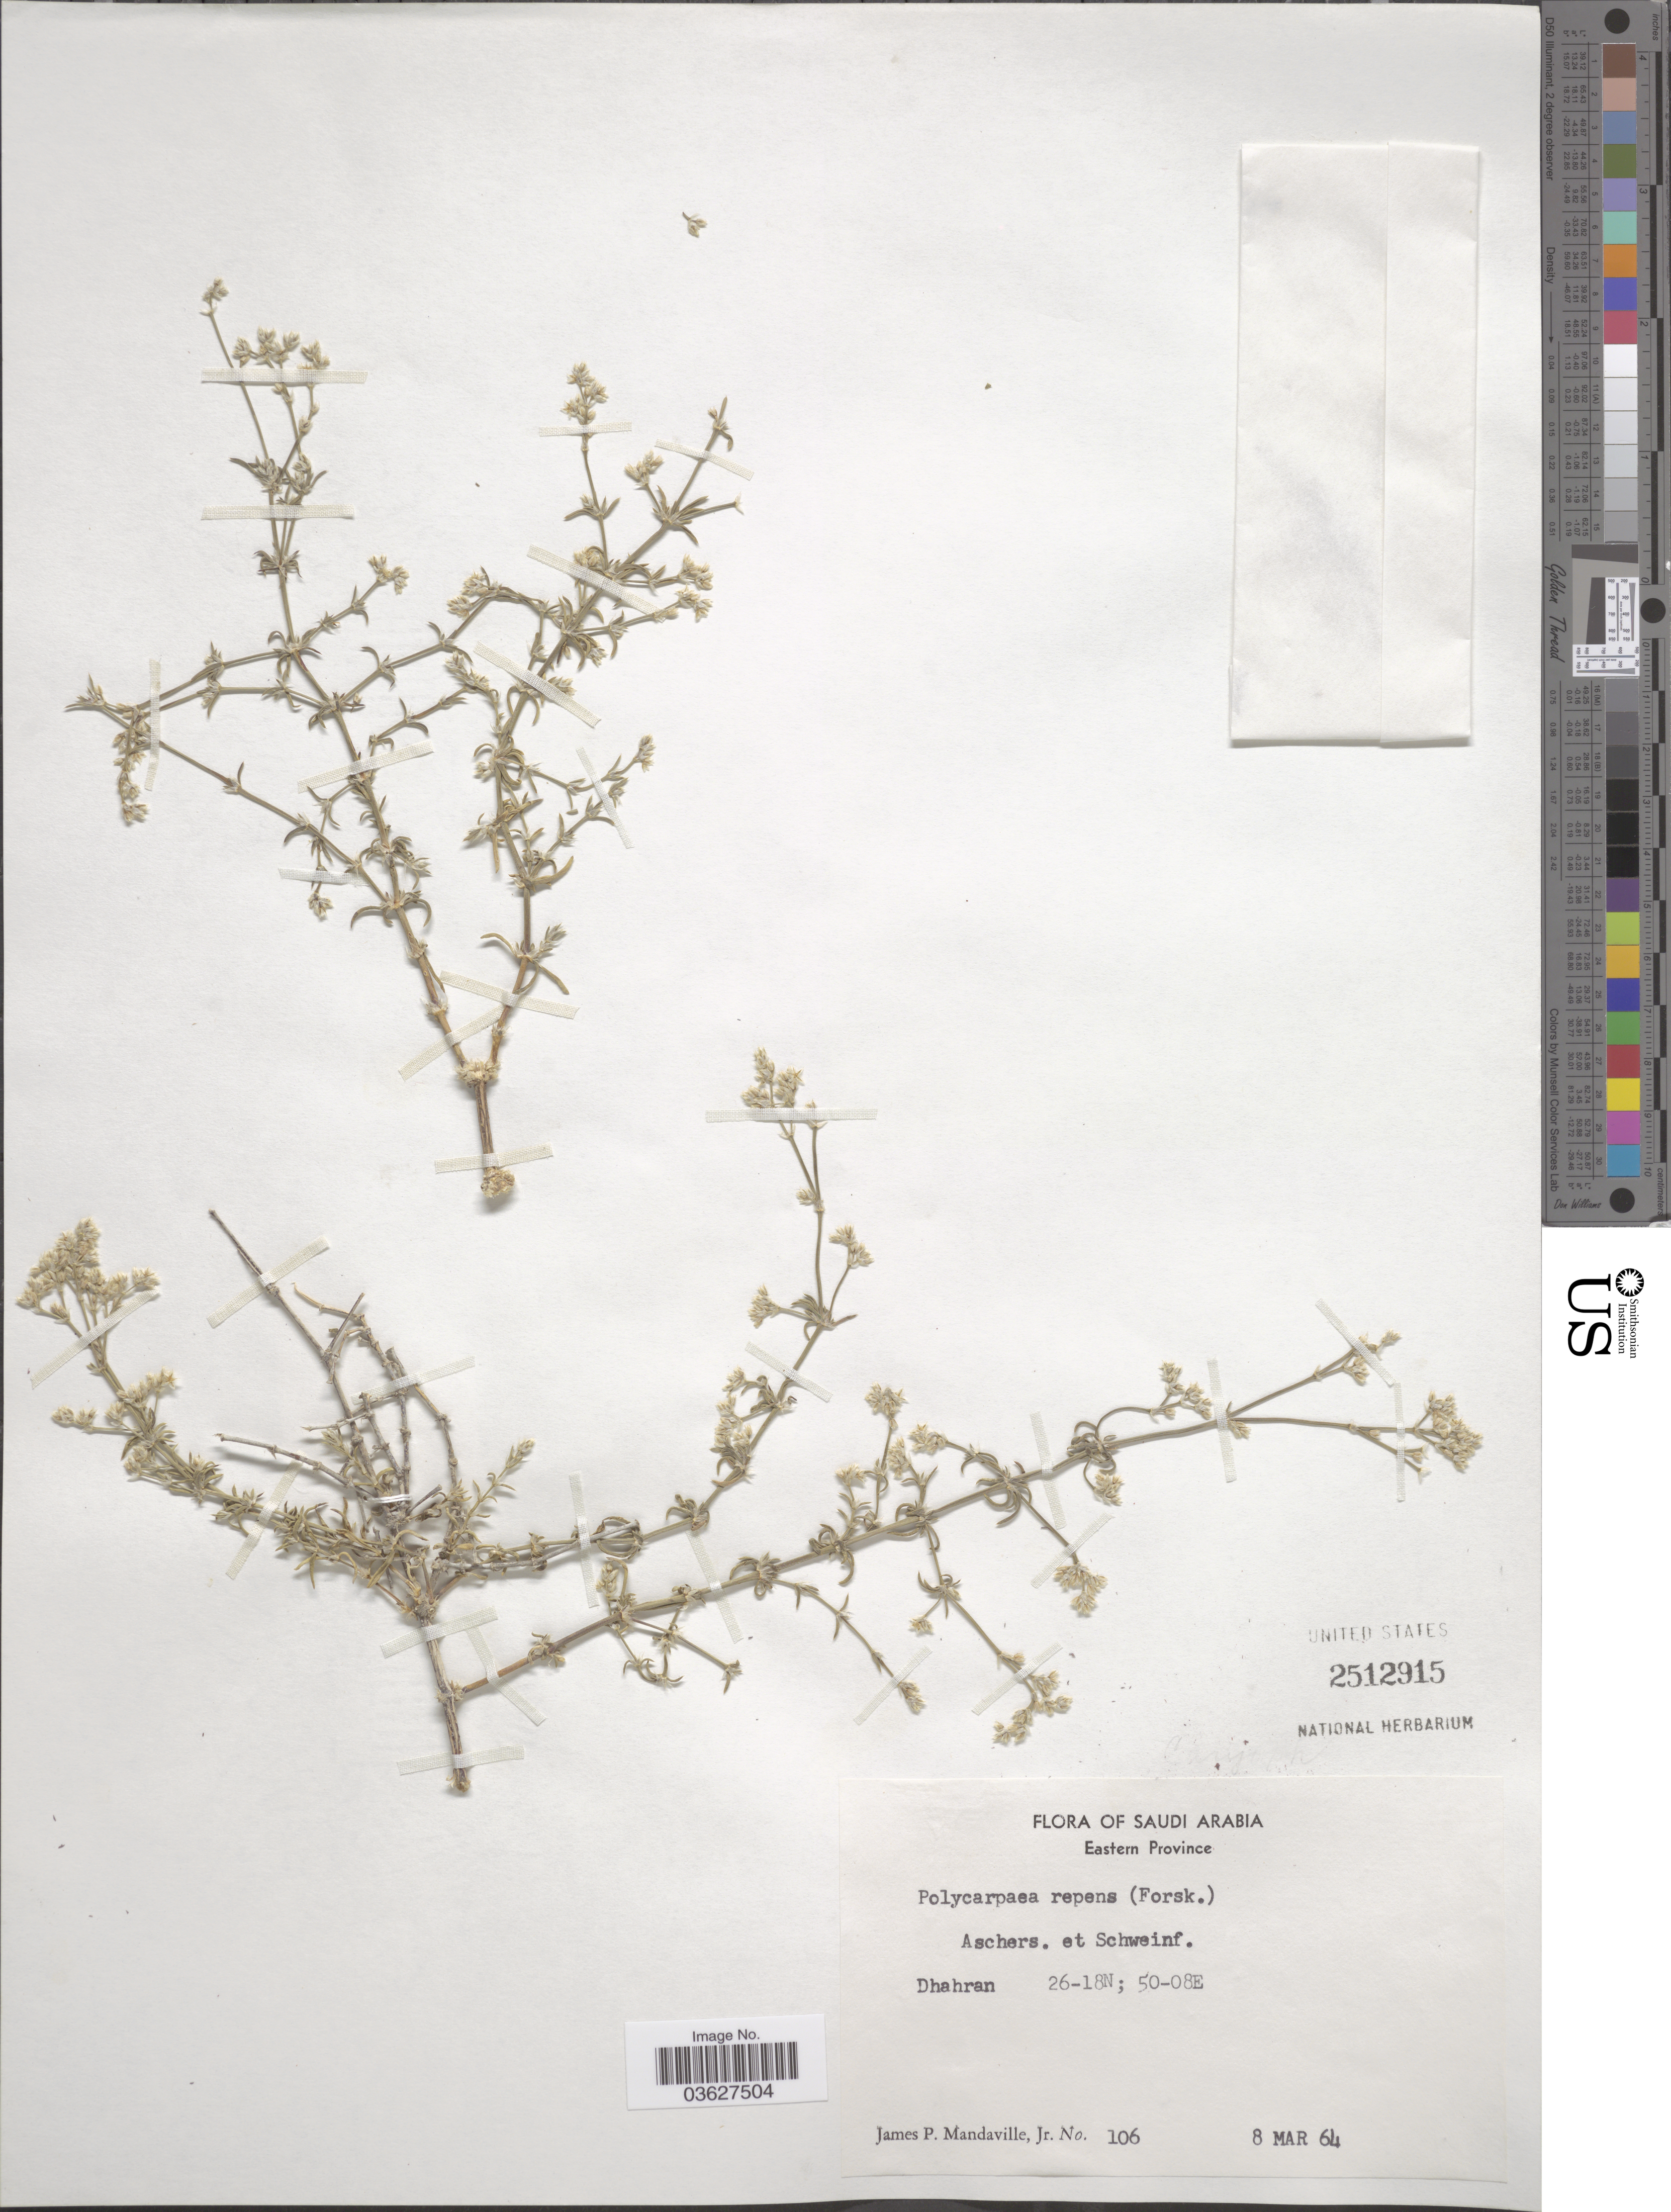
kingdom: Plantae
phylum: Tracheophyta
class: Magnoliopsida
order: Caryophyllales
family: Caryophyllaceae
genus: Polycarpaea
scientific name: Polycarpaea repens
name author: (Forssk.) Asch. & Schweinf.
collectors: J. Mandaville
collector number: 106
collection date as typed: Transcribed d/m/y: 8/3/64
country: Saudi Arabia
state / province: Ash Sharqiyah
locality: Eastern Province. Dhahran.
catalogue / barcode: US 2512915